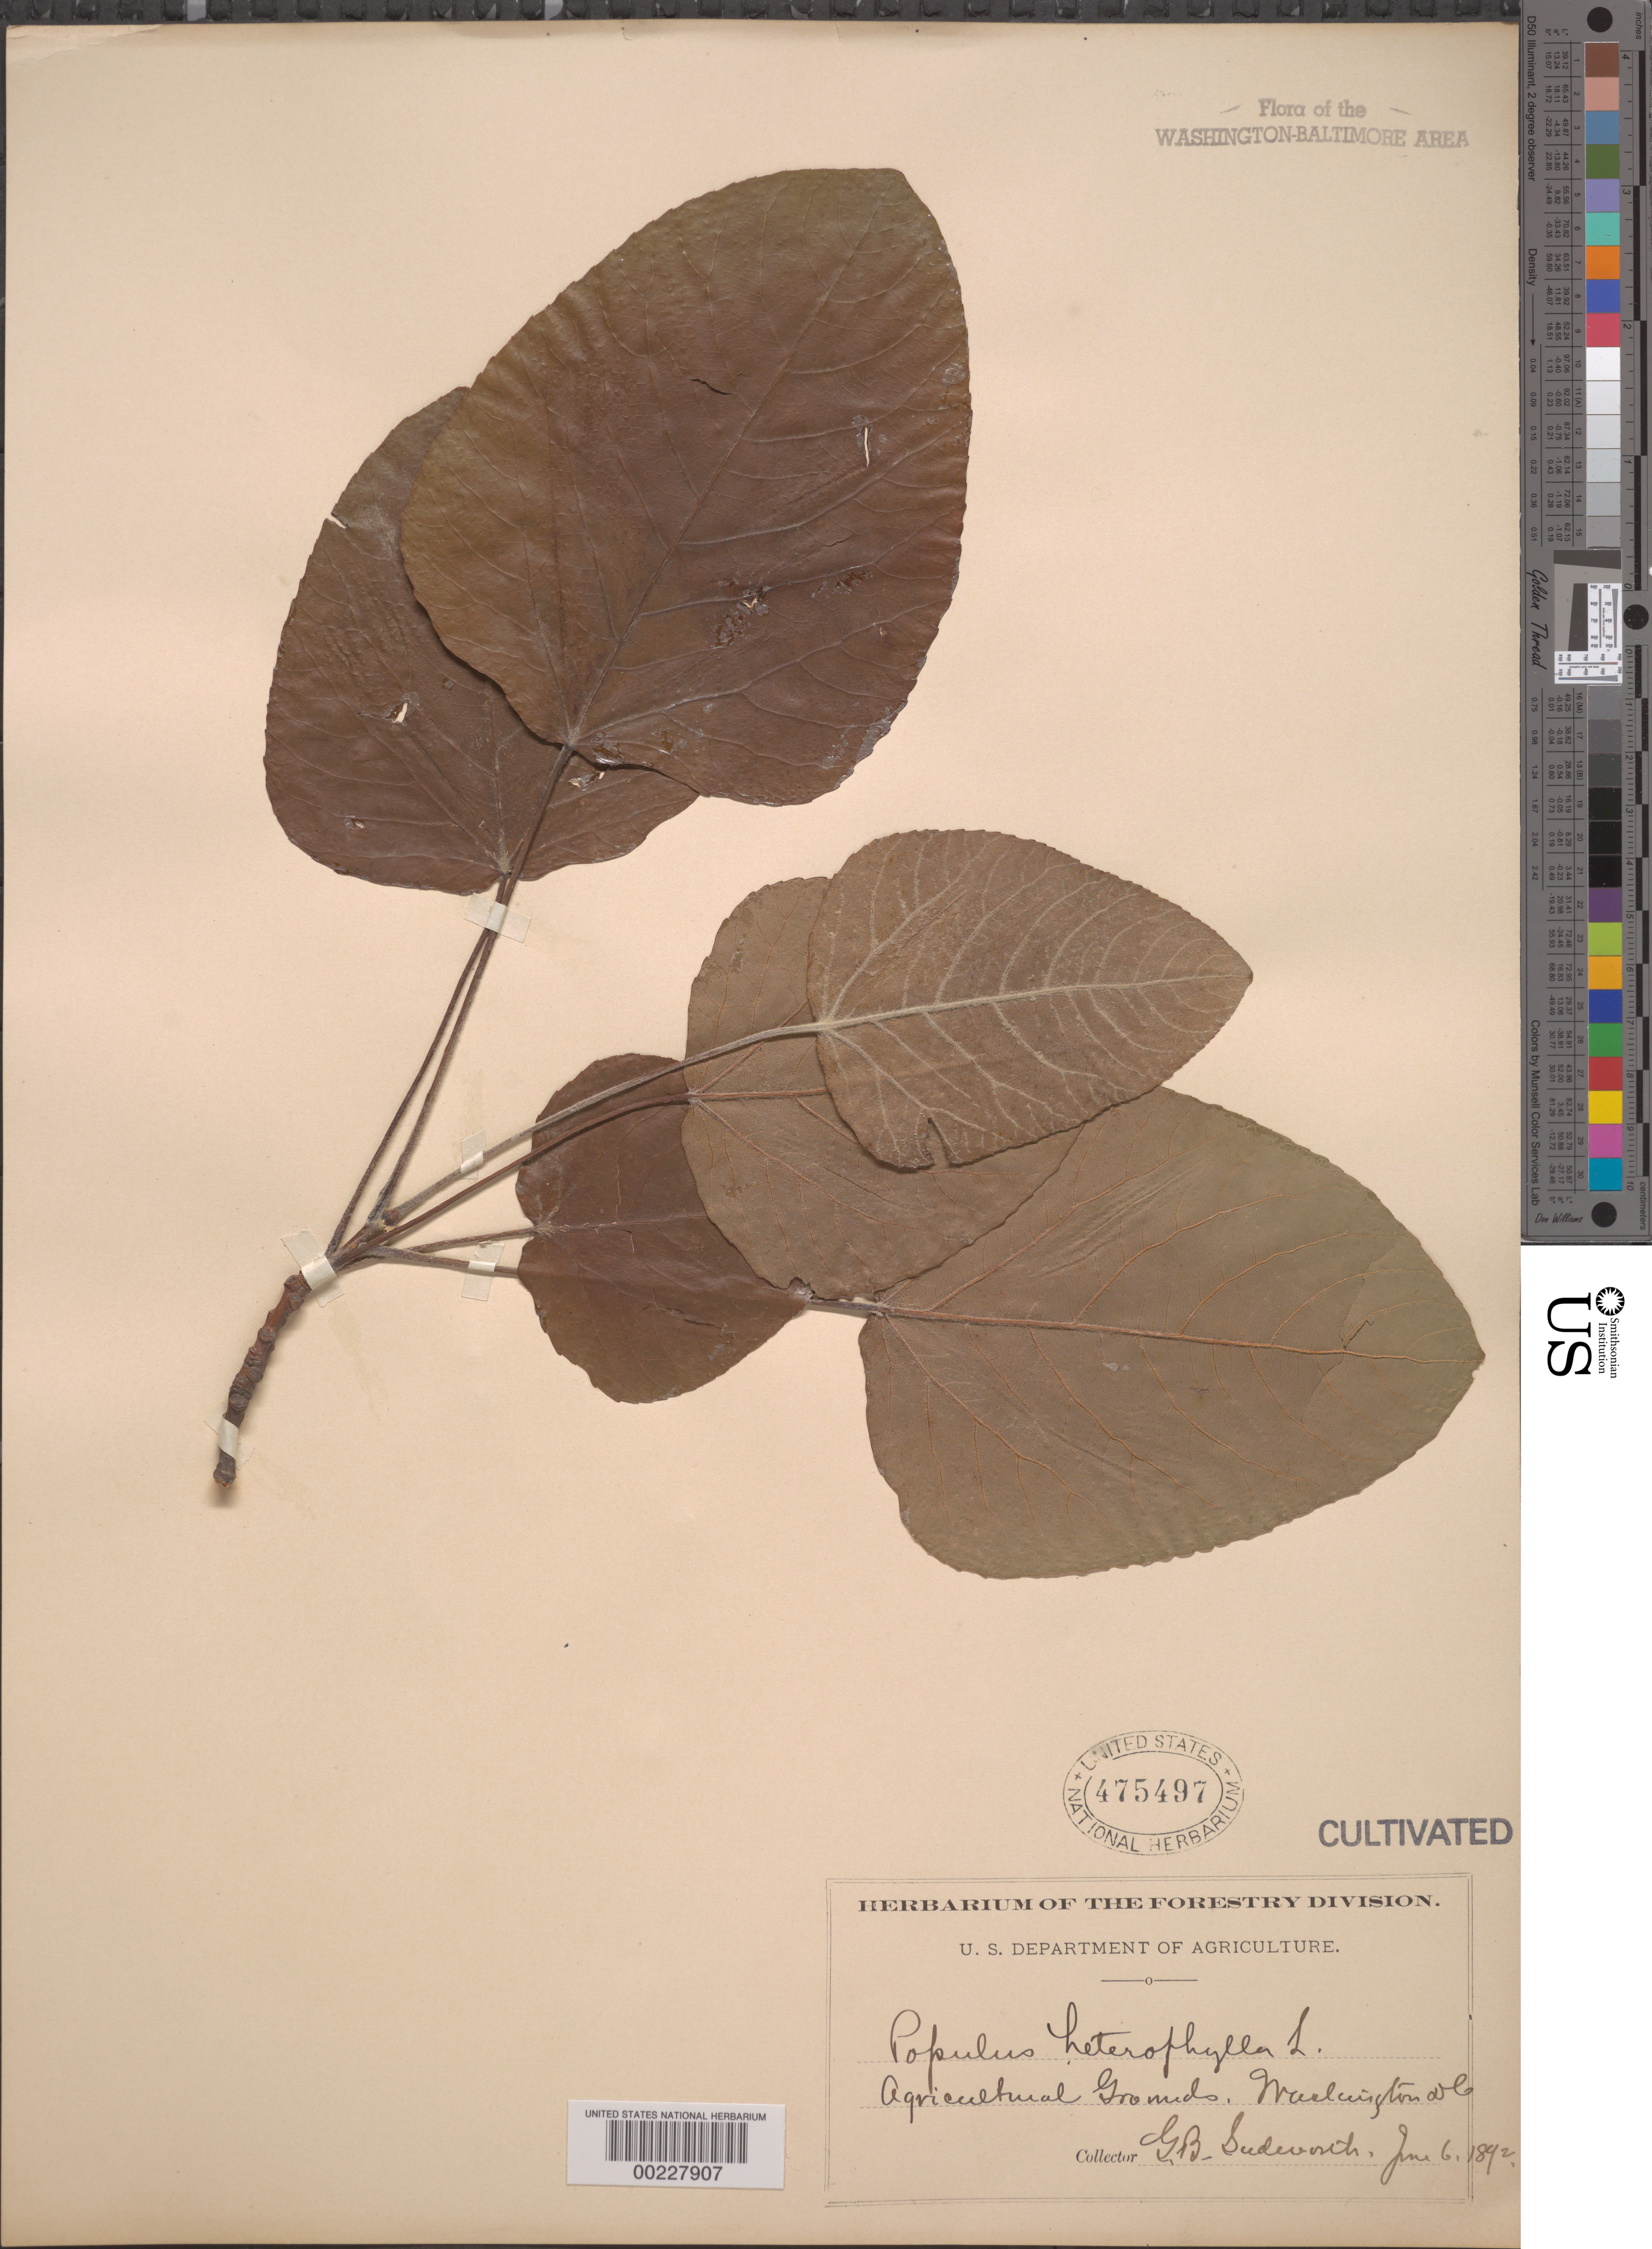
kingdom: Plantae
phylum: Tracheophyta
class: Magnoliopsida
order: Malpighiales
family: Salicaceae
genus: Populus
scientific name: Populus heterophylla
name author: L.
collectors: G. B. Sudworth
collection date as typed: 06 Jun 1892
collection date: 1892-06-06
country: United States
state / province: District of Columbia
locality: Agriculture grounds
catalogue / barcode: US 475497